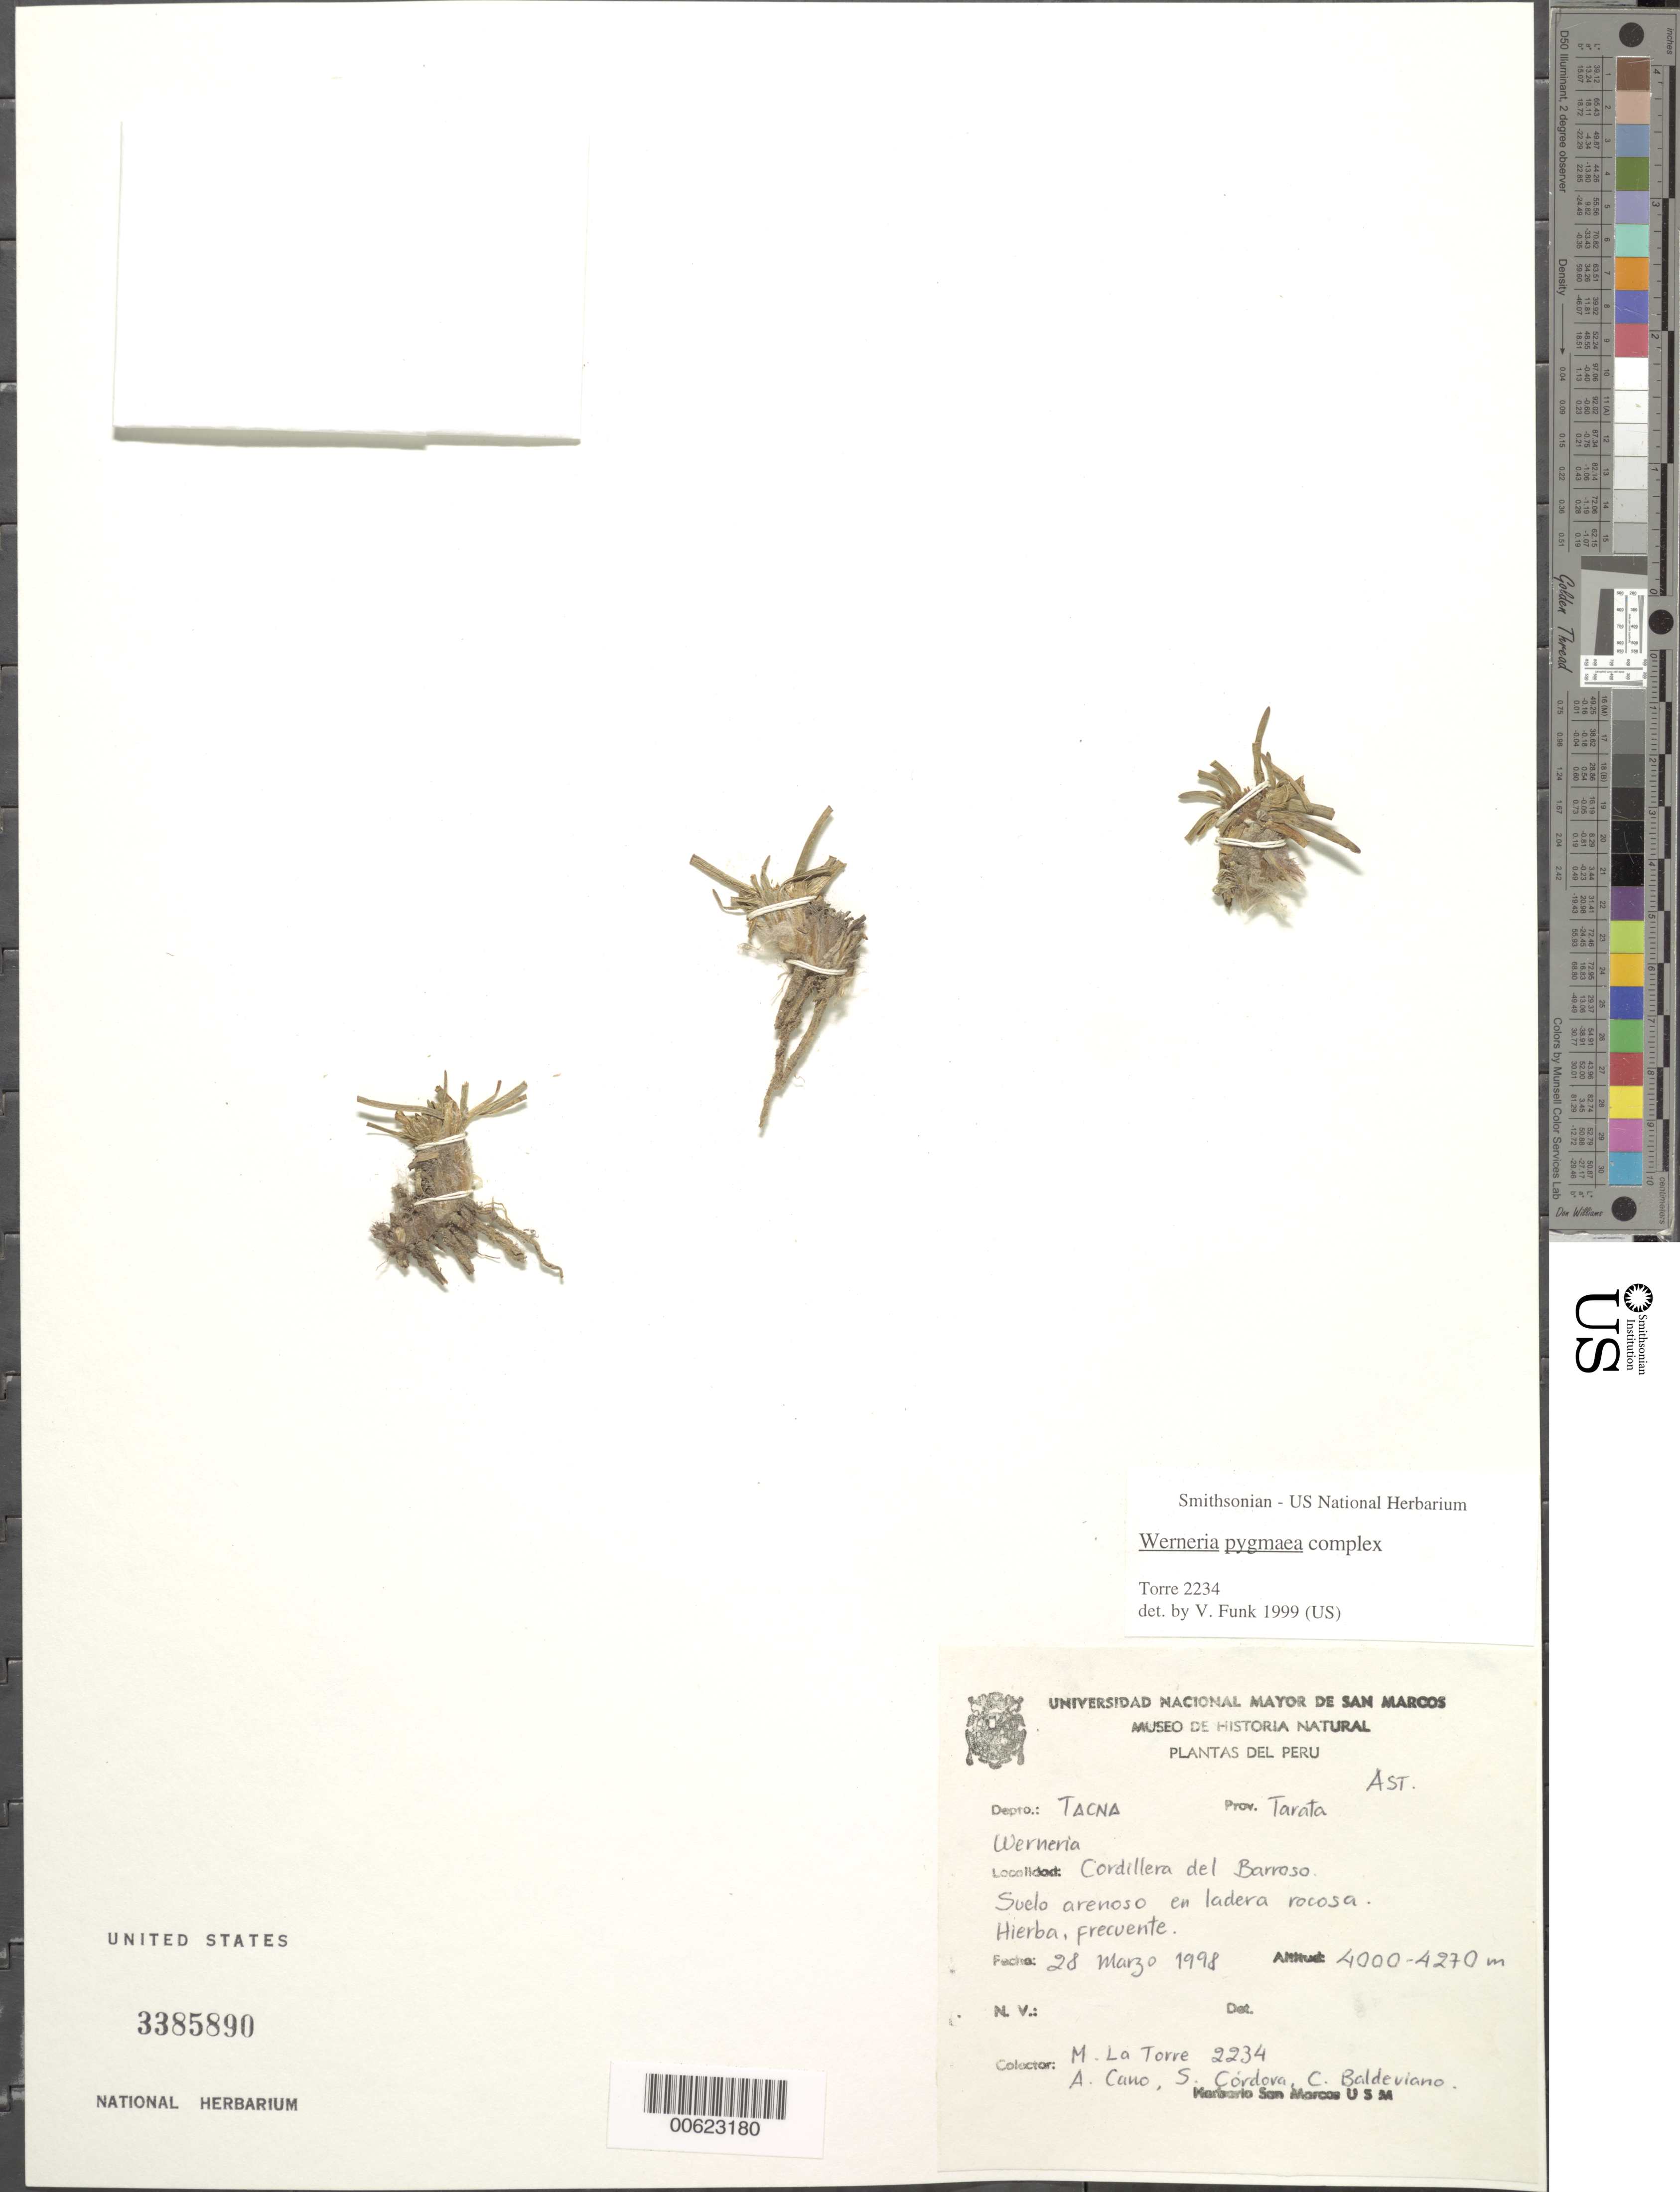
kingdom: Plantae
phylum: Tracheophyta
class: Magnoliopsida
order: Asterales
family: Asteraceae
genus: Werneria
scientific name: Werneria pygmaea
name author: Gillies ex Hook. & Arn.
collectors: M. La Torre, A. Cano, S. Cordova & C. Baldeviano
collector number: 2234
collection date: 1998-03-28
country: Peru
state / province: Tacna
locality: Prov. Tarata, Cordillera del Barroso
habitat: Suelo arenoso en ladera rocosa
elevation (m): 4000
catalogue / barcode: US 3385890